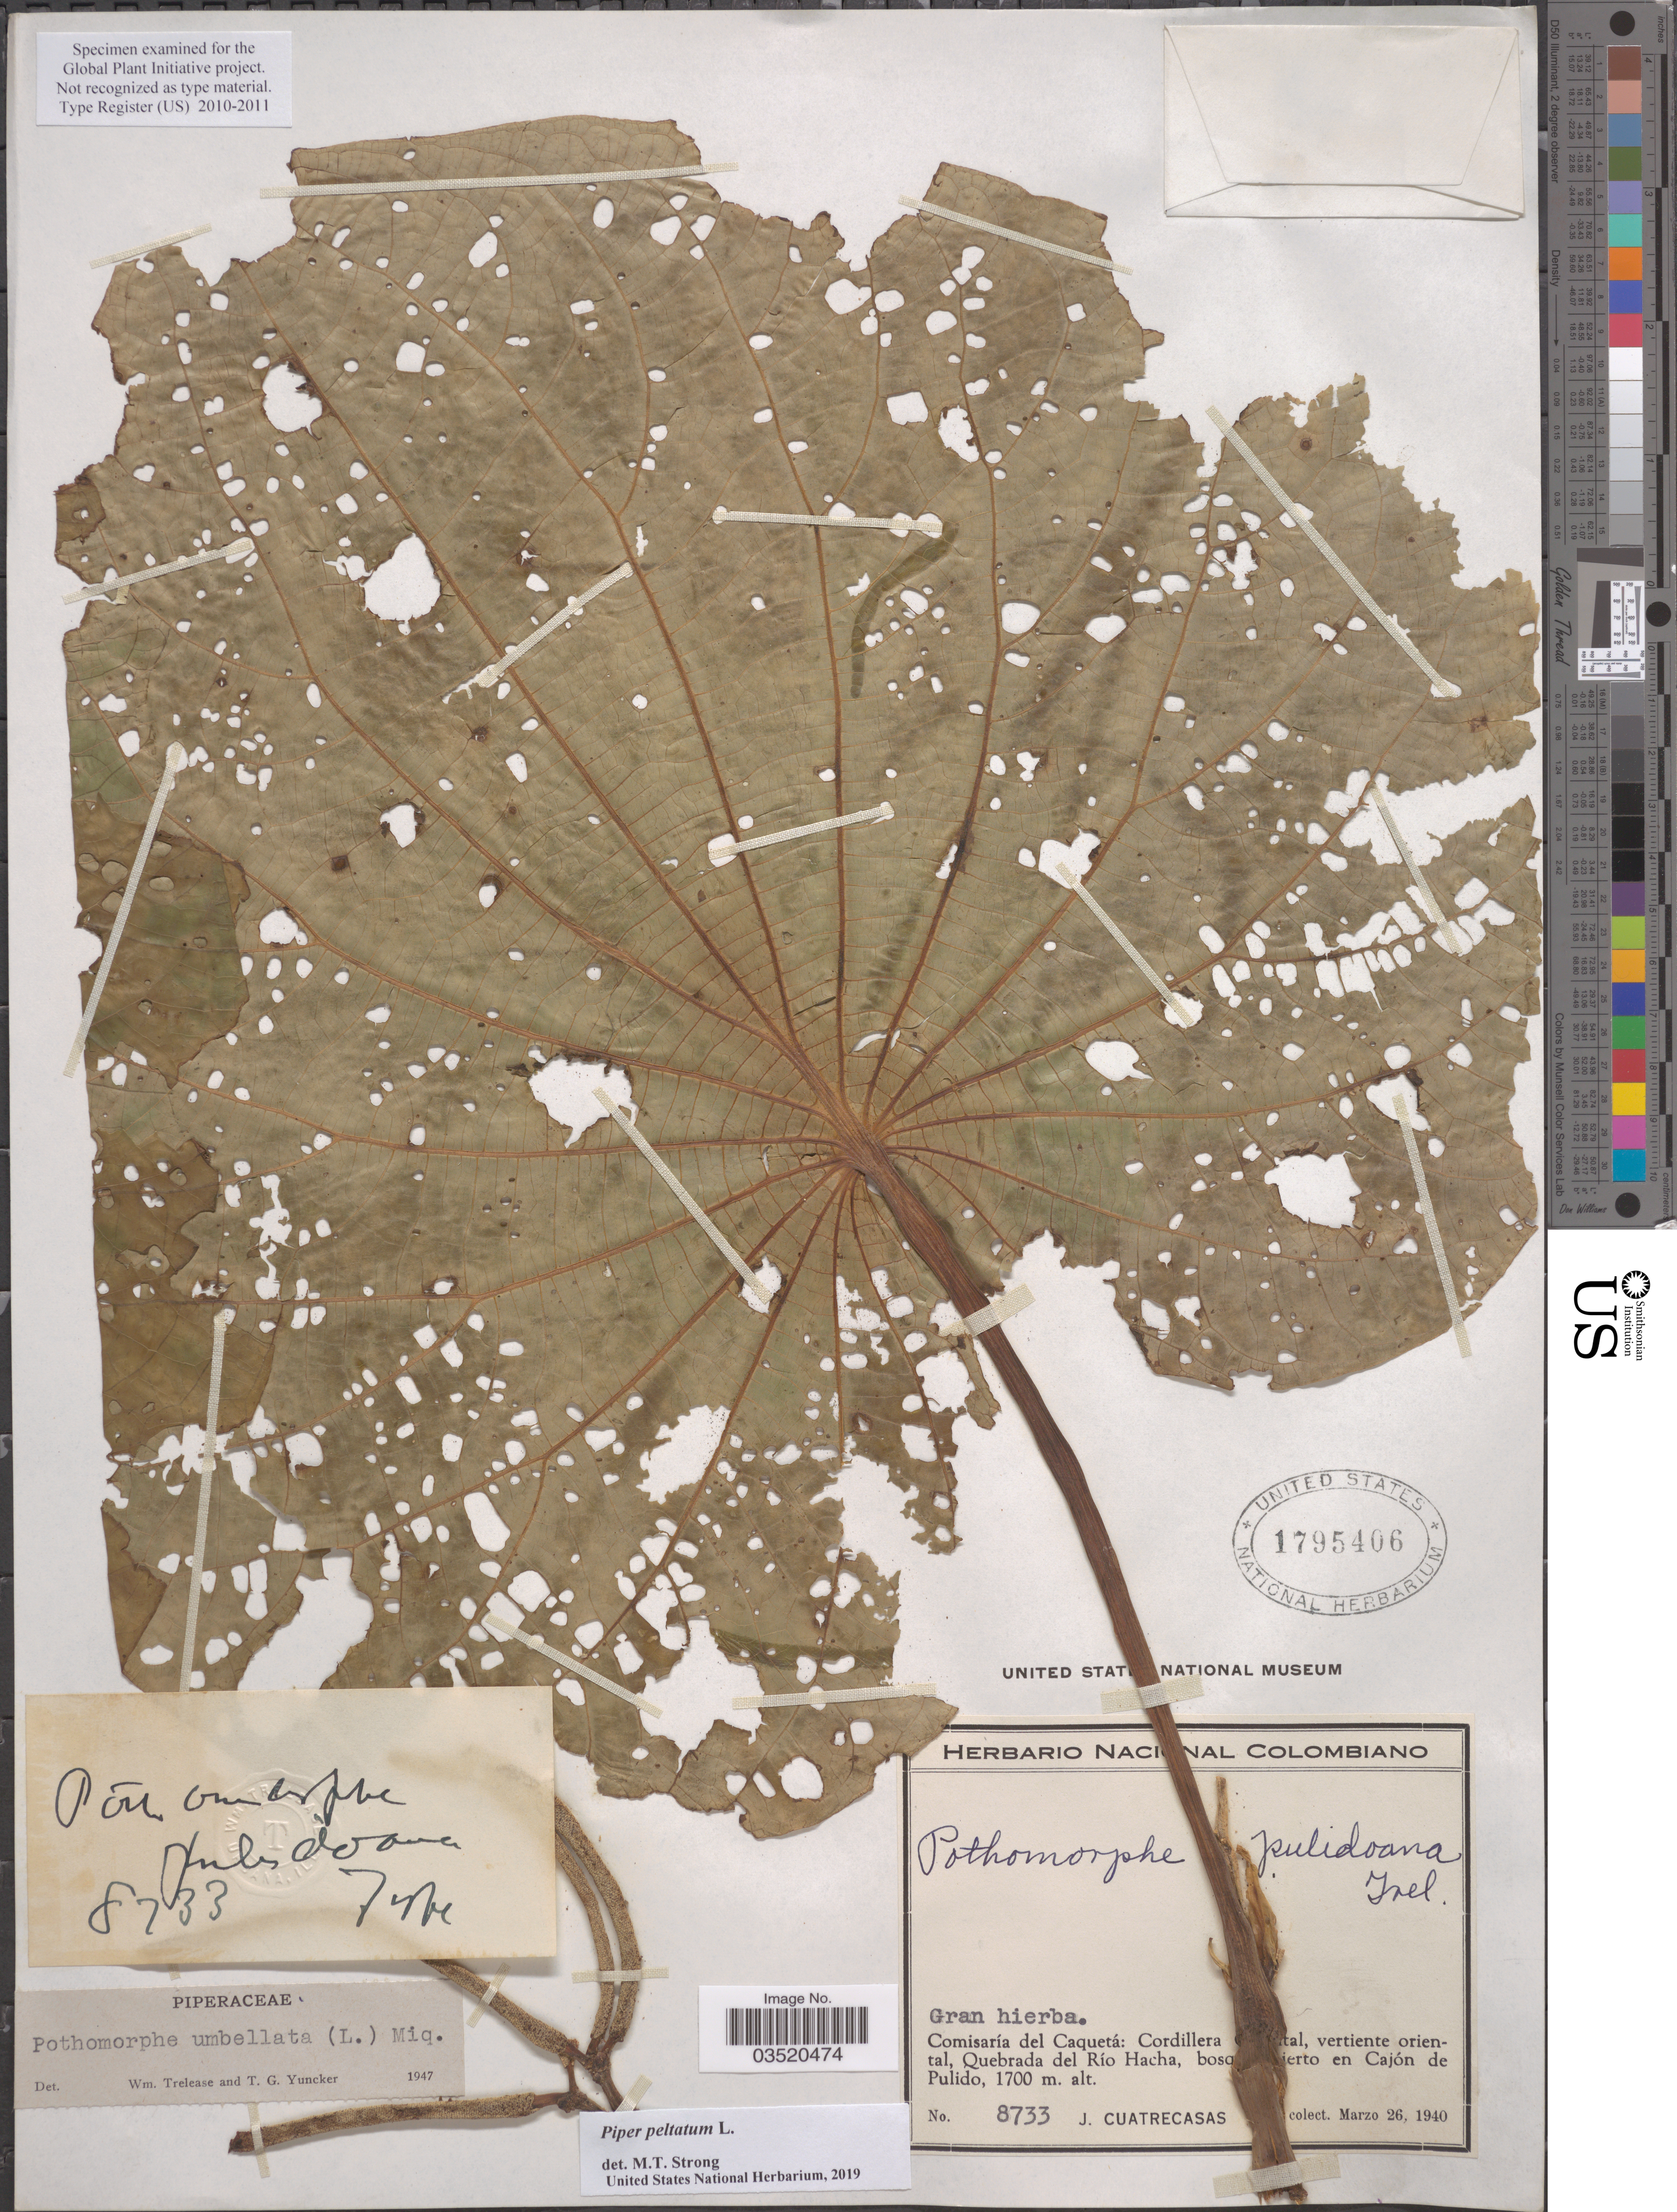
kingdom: Plantae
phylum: Tracheophyta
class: Magnoliopsida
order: Piperales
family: Piperaceae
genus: Piper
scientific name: Piper peltatum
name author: L.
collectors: J. Cuatrecasas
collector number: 8733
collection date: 1940-03-26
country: Colombia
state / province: Caquetá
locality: Comisaría del Caquetá: Cordillera Oriental, vertiente oriental, Quebrada del Río Hacha, bosque abierto en Cajón de Pulido.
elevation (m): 1700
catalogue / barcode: US 1795406